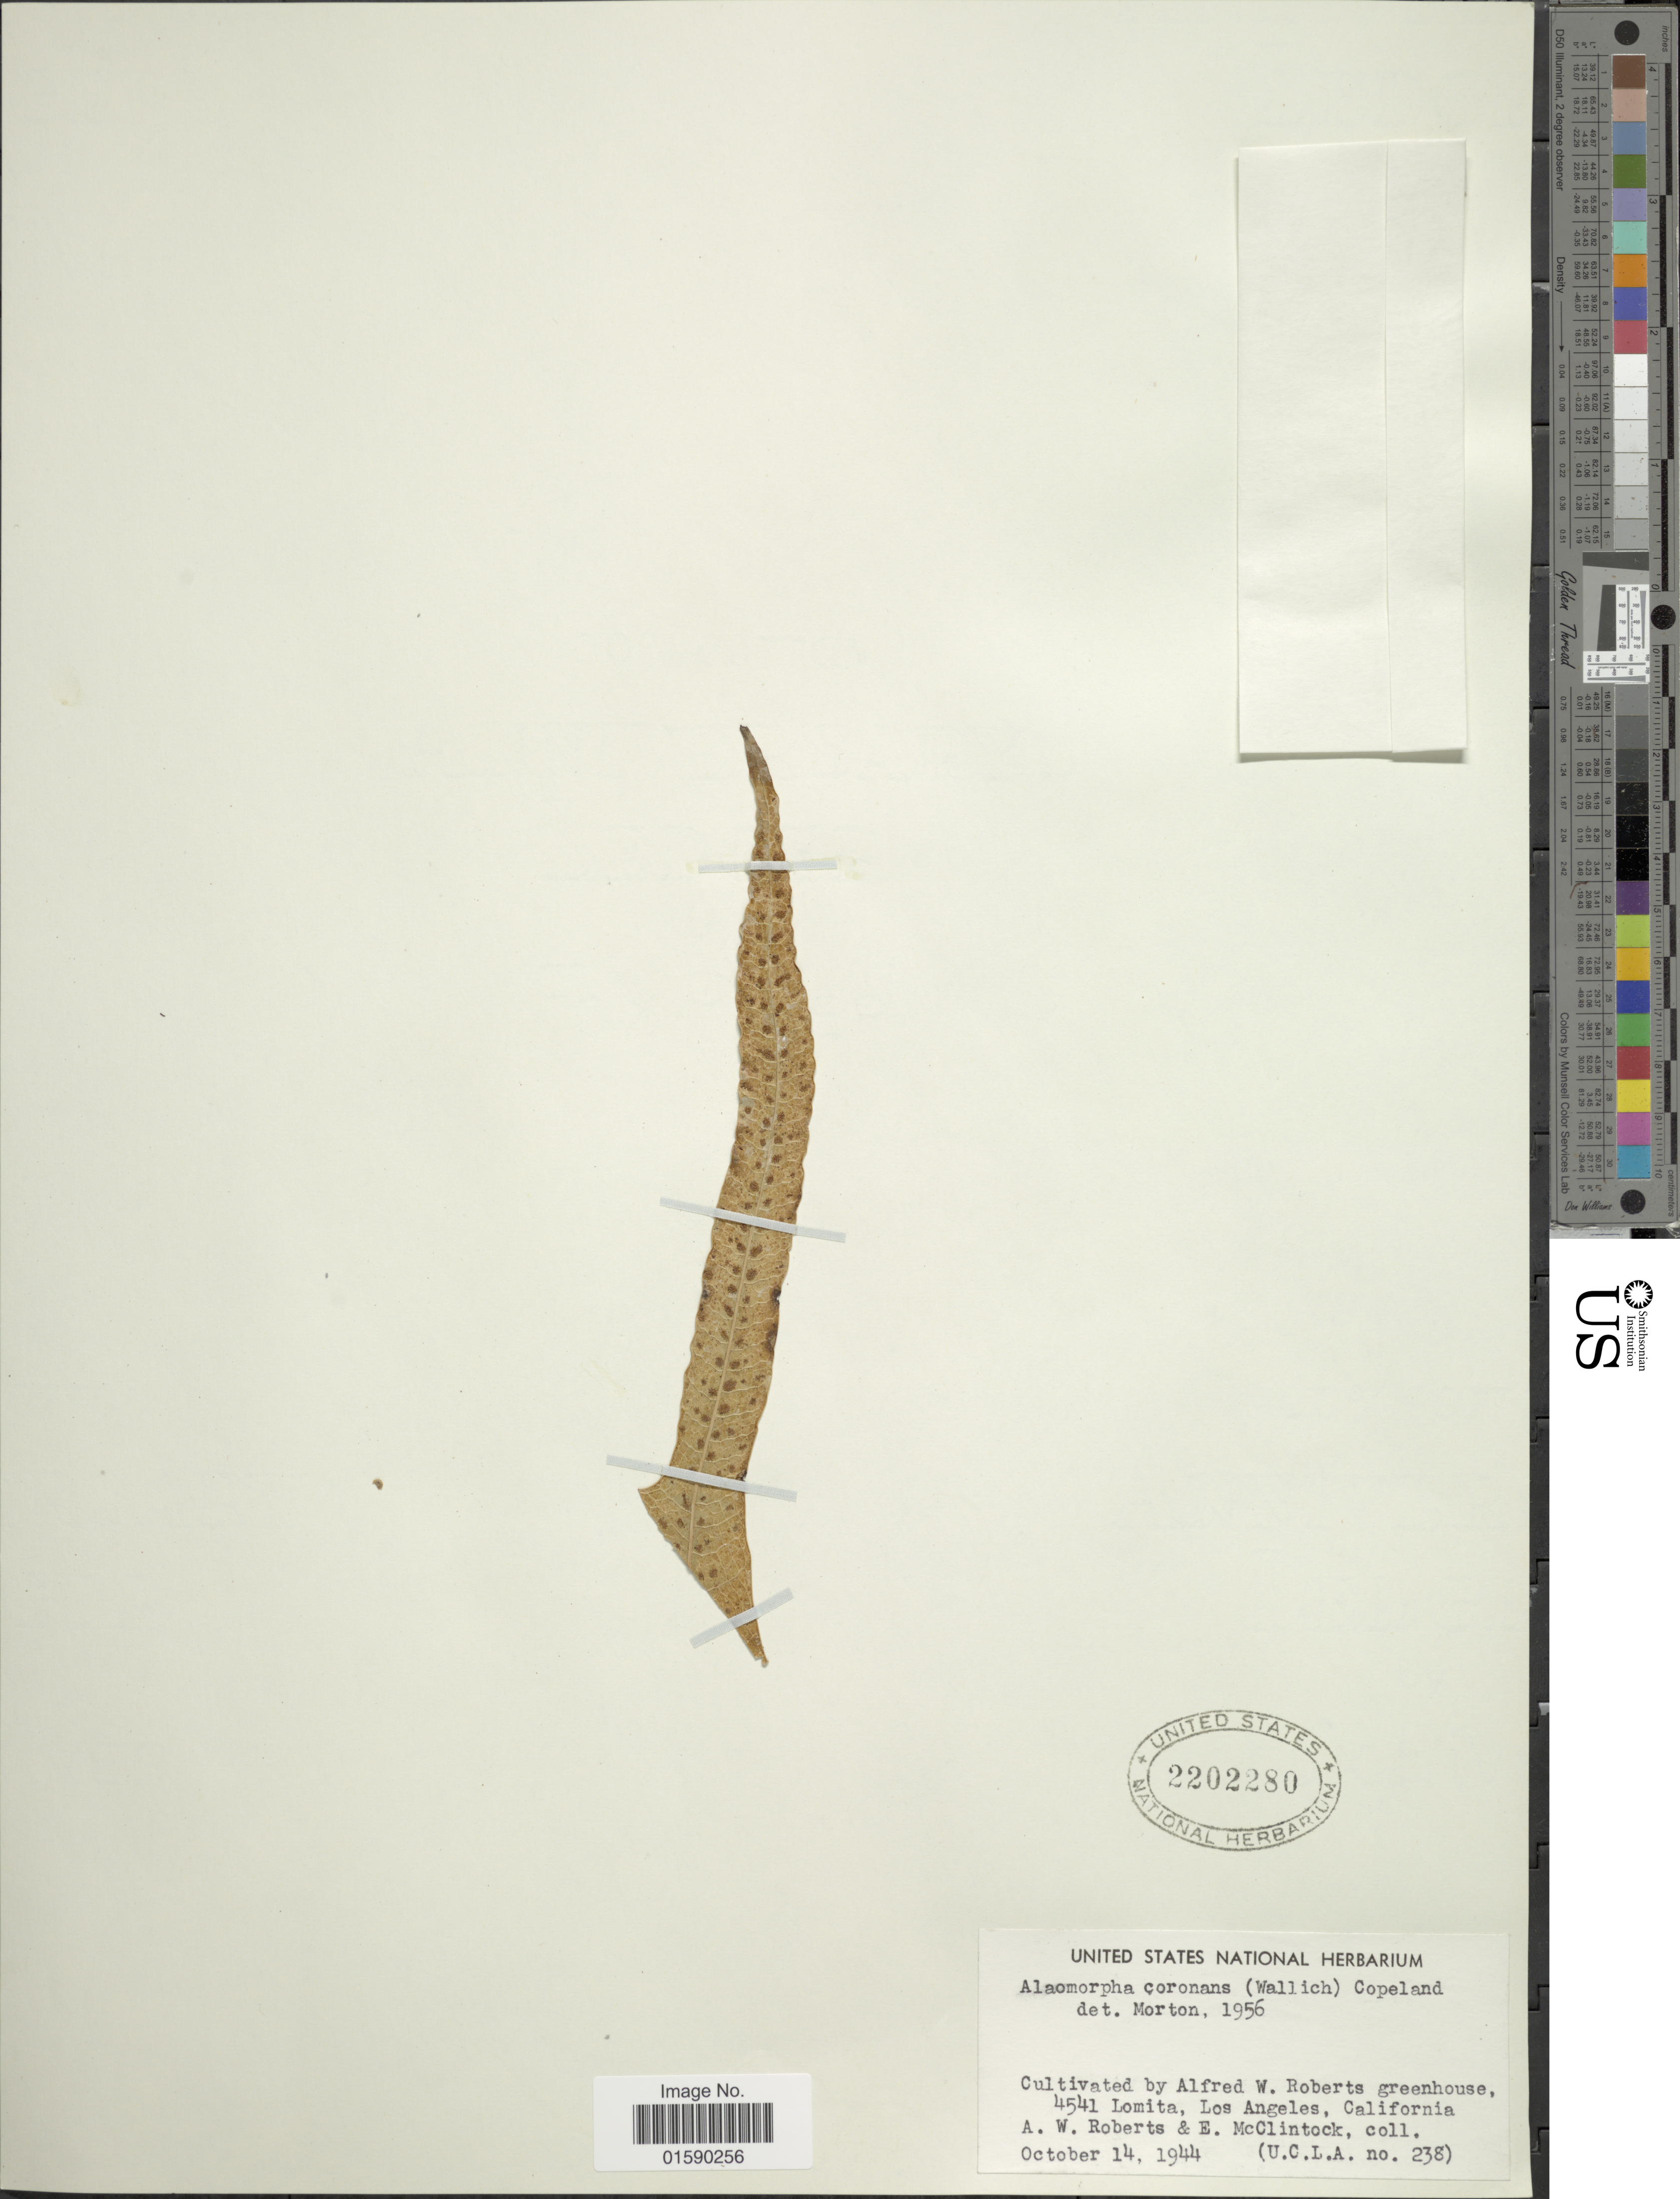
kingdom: Plantae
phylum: Tracheophyta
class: Polypodiopsida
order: Polypodiales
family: Polypodiaceae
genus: Aglaomorpha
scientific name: Aglaomorpha coronans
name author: (Wall. ex Mett.) Copel.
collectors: A. Roberts & E. McClintock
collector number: UCLA238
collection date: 1944-10-14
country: United States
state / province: California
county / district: Los Angeles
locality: Greenhouse, 4541 Lomita, Los Angeles, California. [unsure placement]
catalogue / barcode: US 2202280